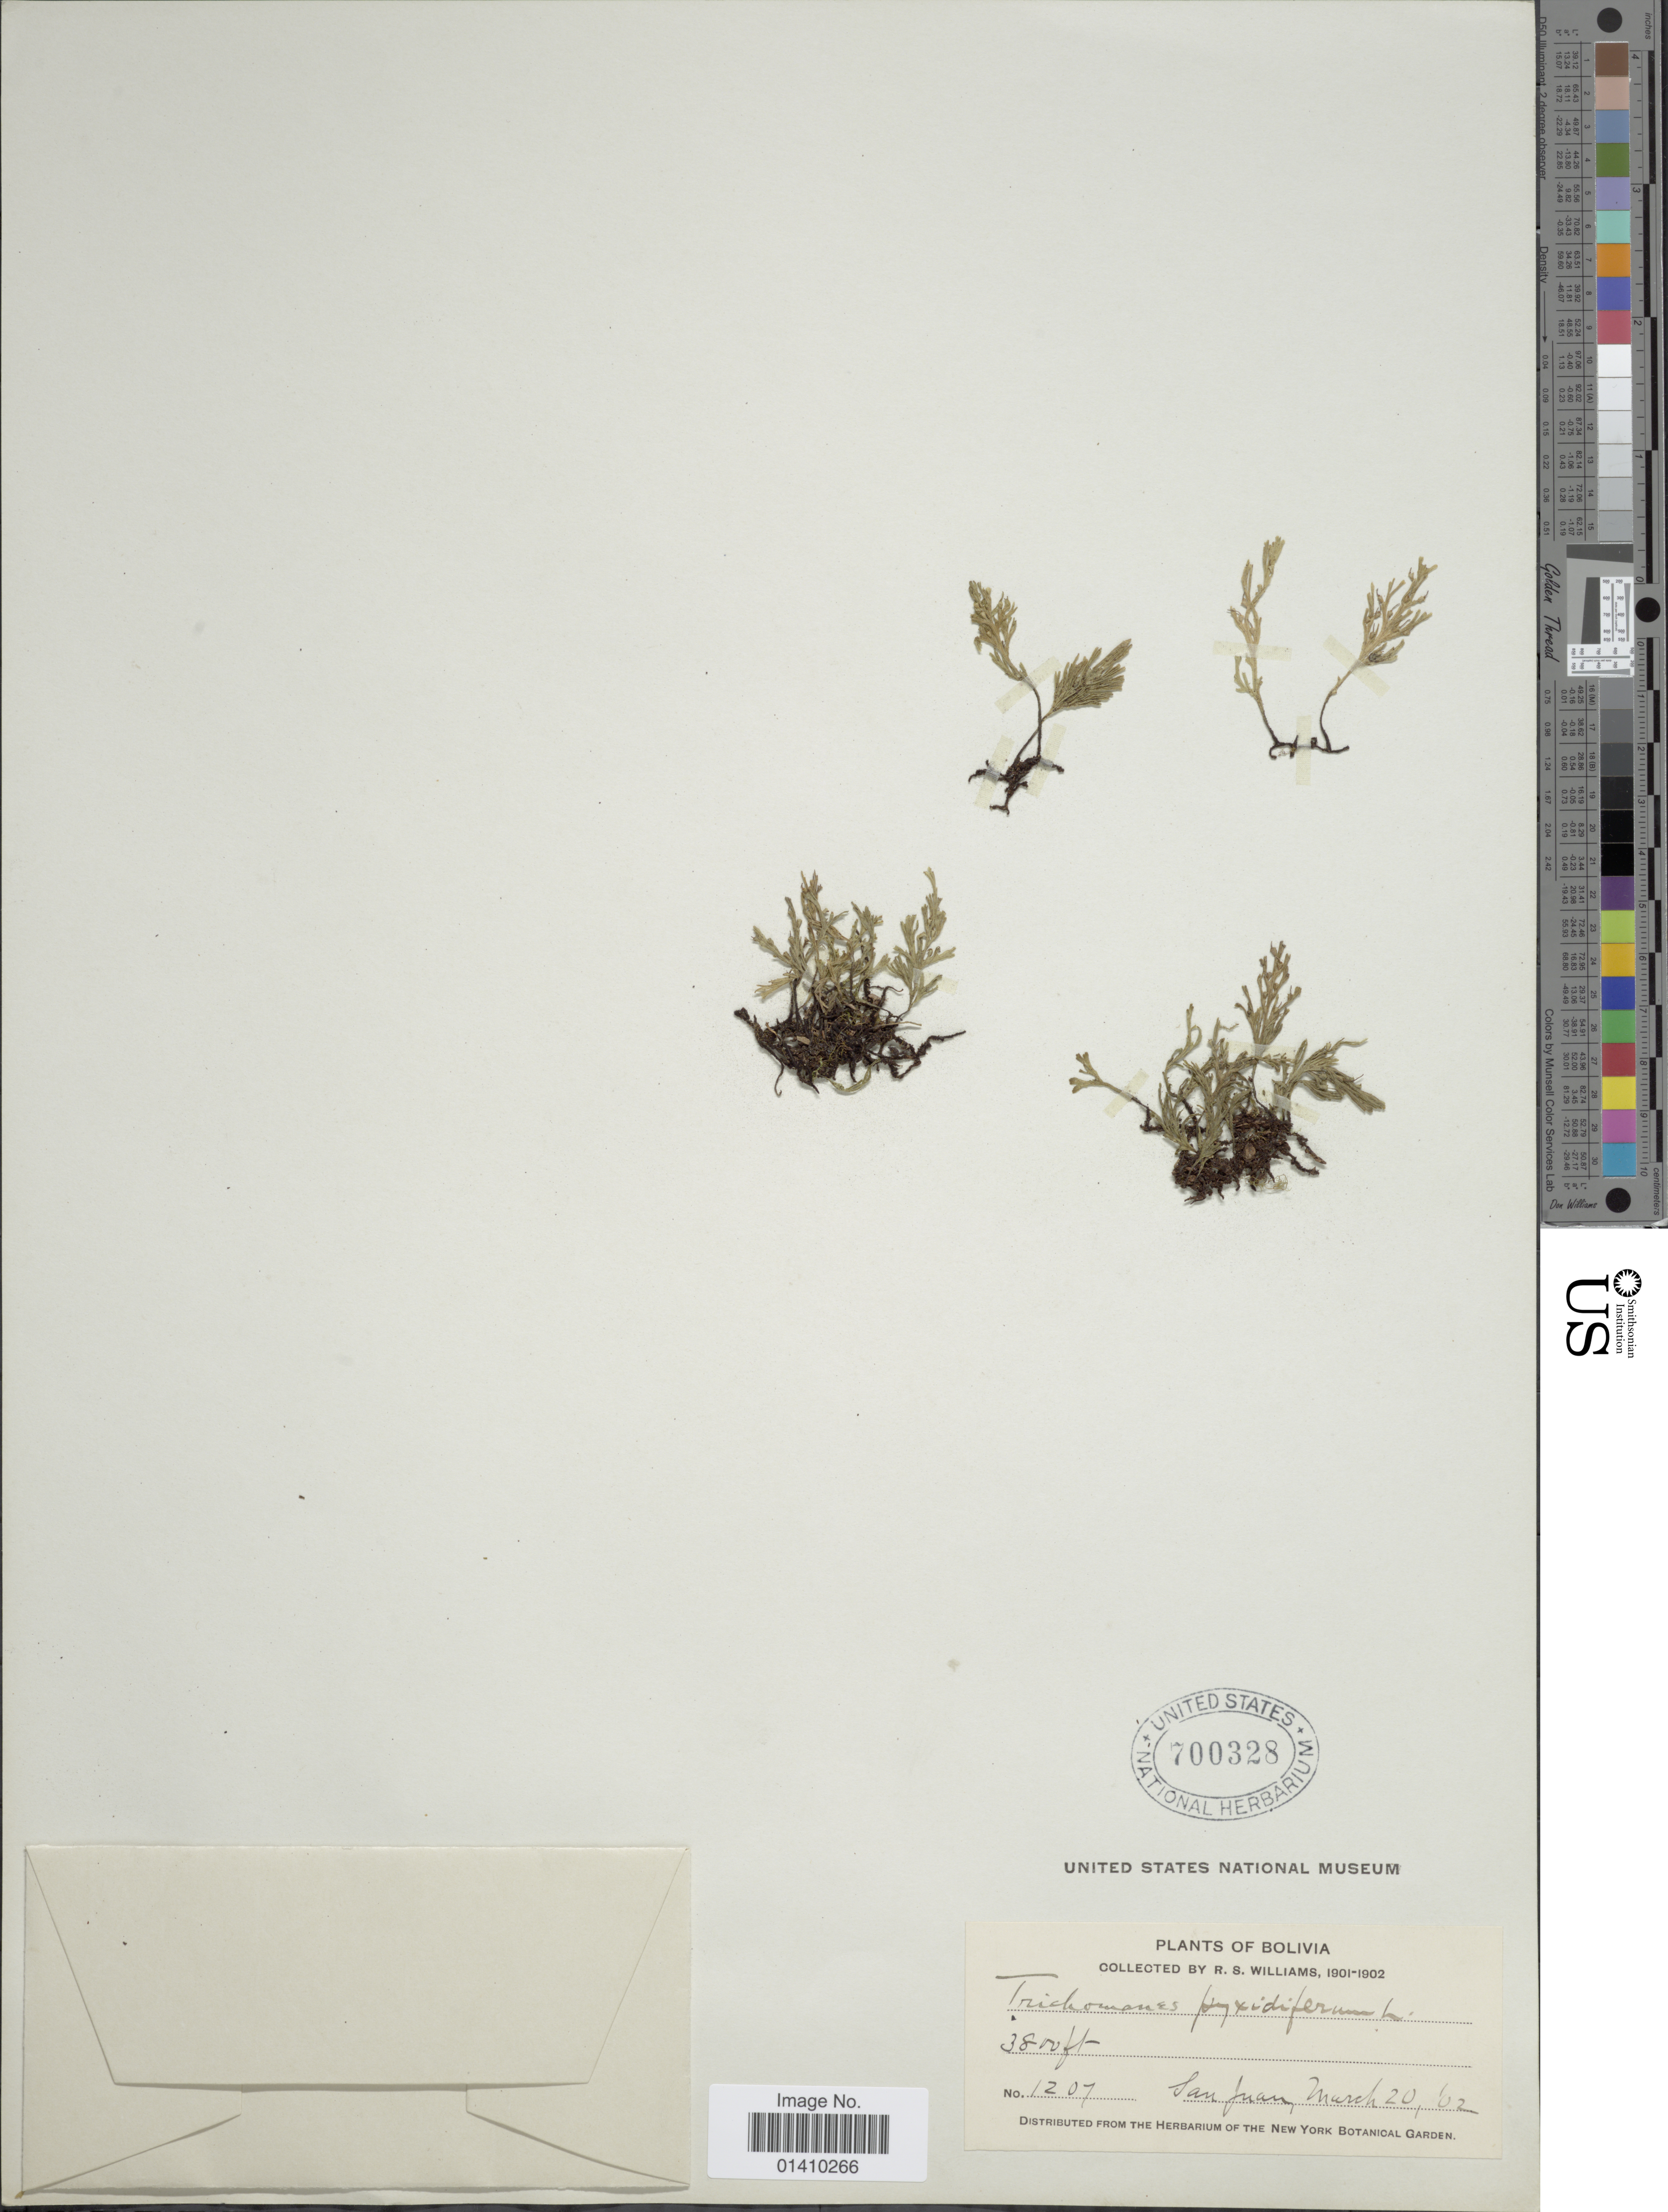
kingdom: Plantae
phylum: Tracheophyta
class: Polypodiopsida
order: Hymenophyllales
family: Hymenophyllaceae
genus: Polyphlebium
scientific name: Polyphlebium pyxidiferum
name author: (L.) Ebihara & Dubuisson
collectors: R. S. Williams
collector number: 1207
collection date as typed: March 20, '02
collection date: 1902-03-20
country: Bolivia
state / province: La Paz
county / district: Franz Tamayo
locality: San Juan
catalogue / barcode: US 700328